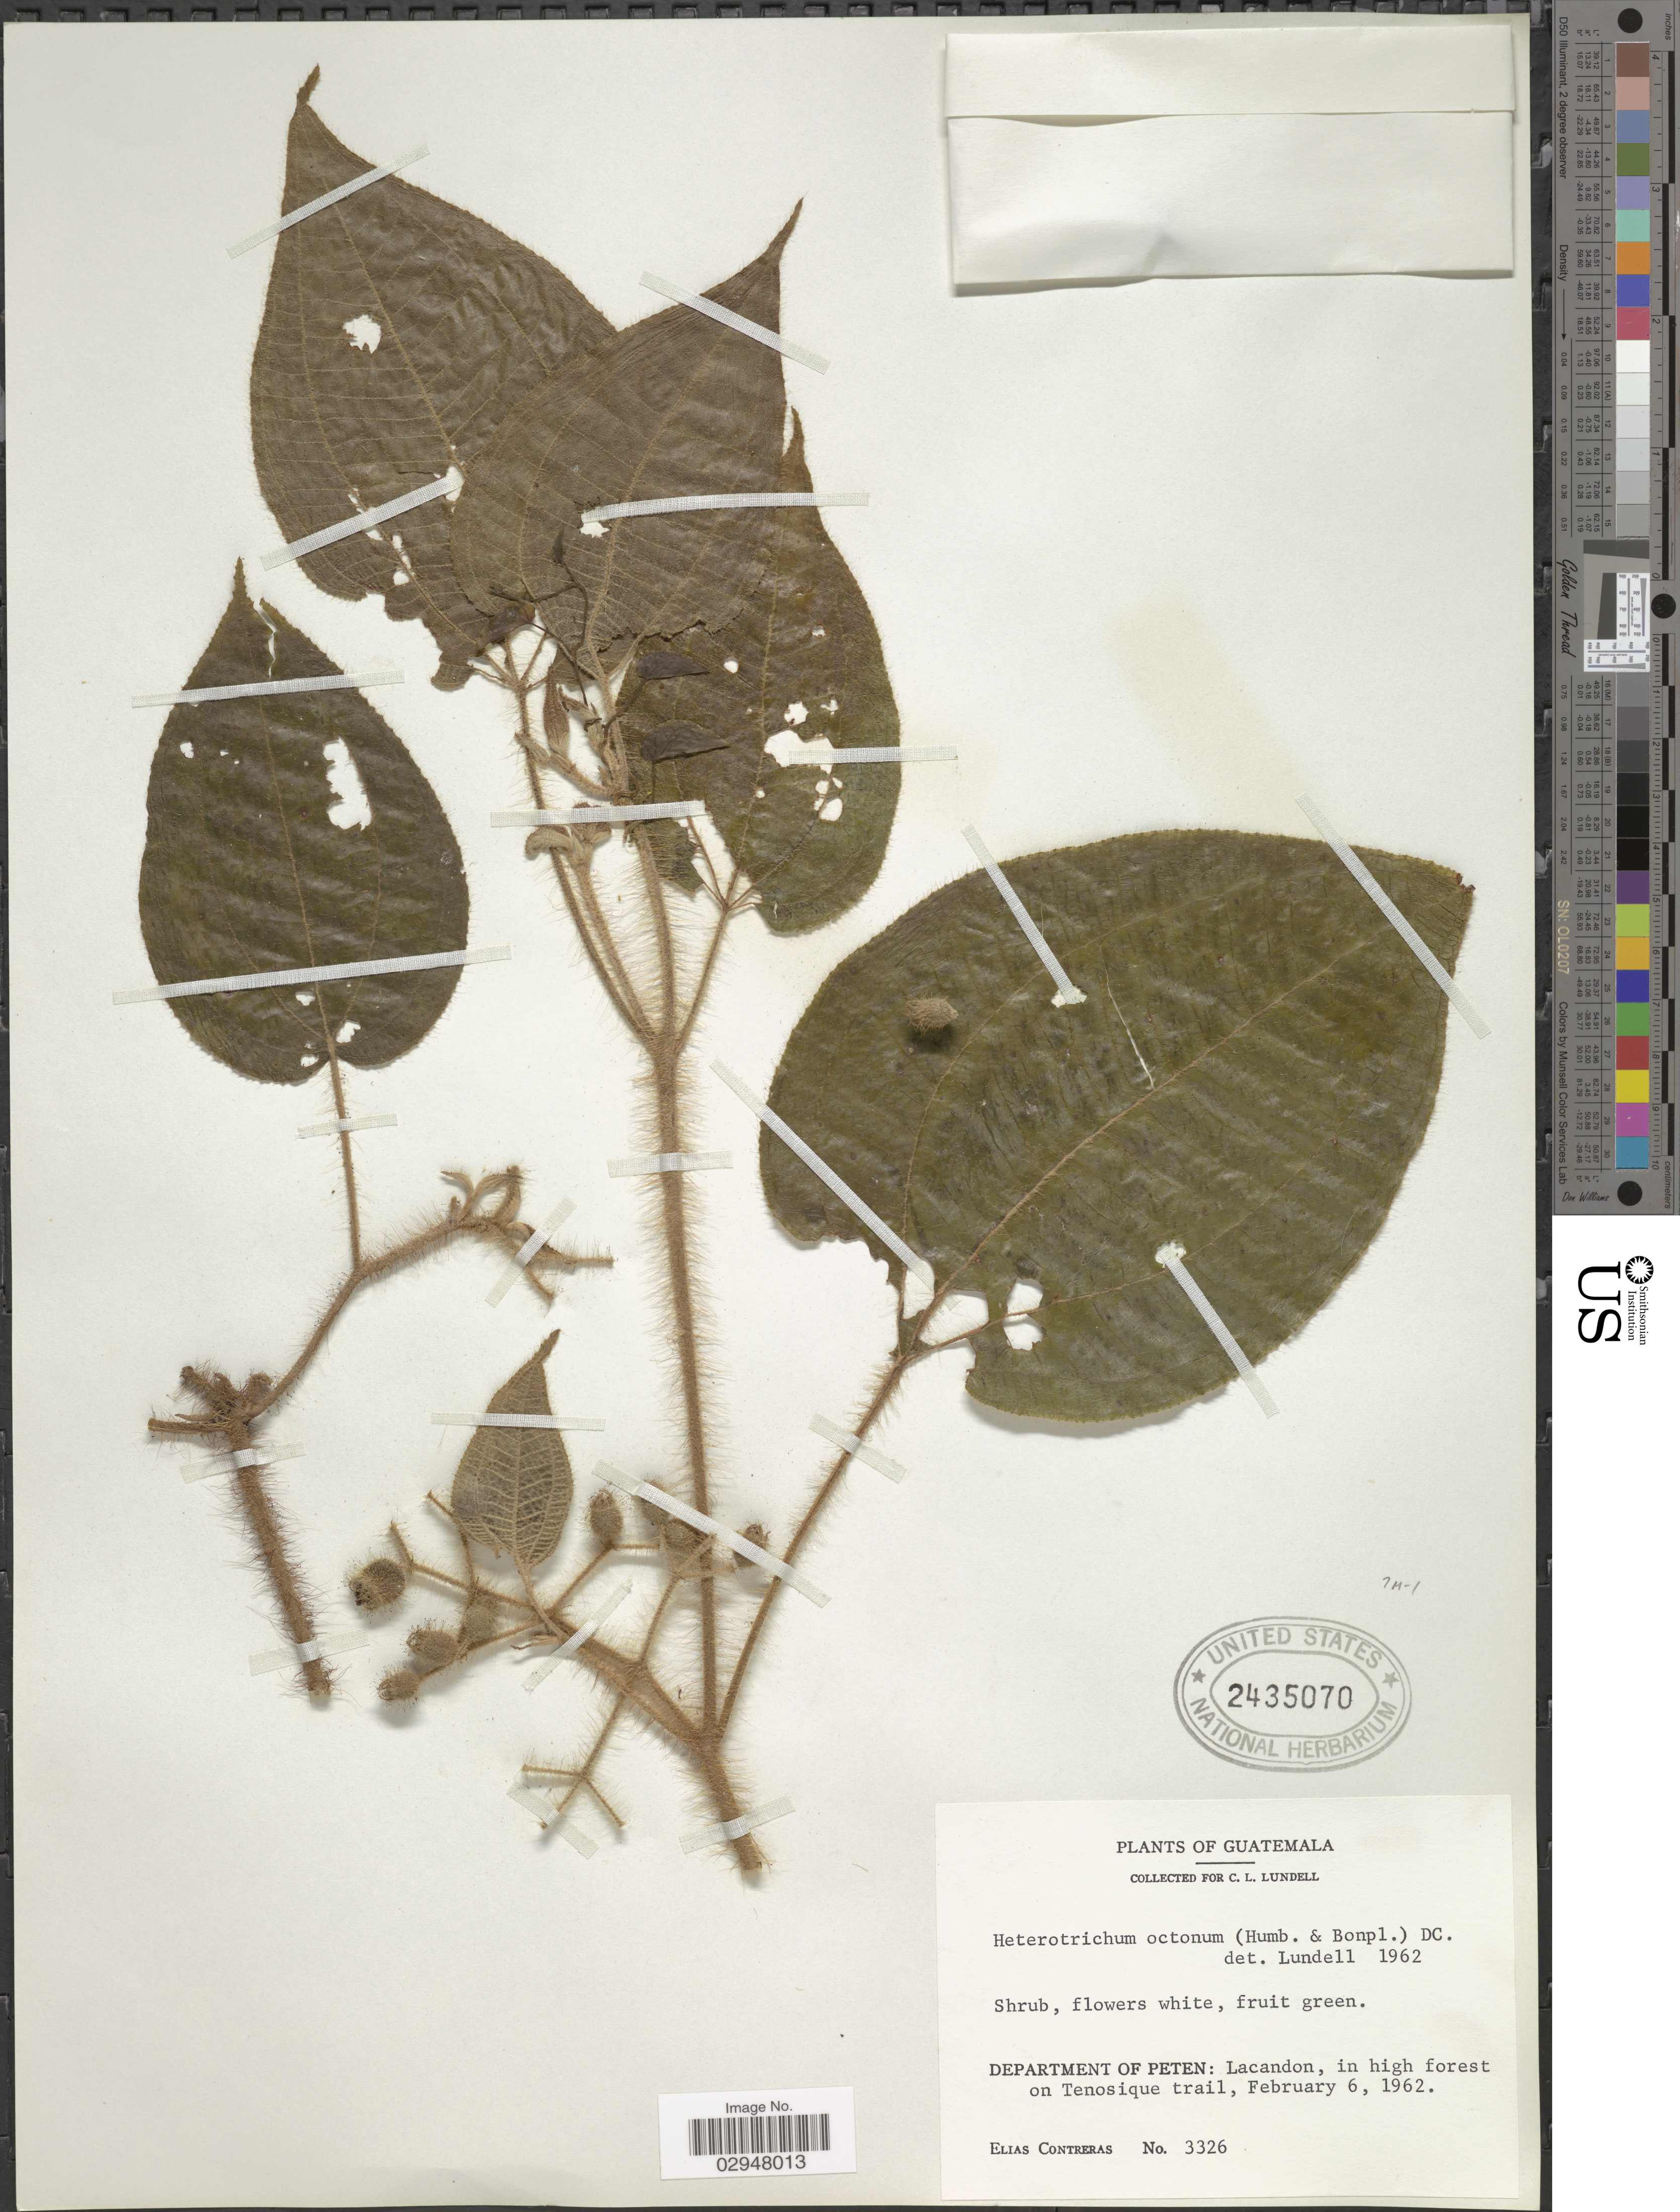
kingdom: Plantae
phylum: Tracheophyta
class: Magnoliopsida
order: Myrtales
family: Melastomataceae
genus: Clidemia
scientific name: Clidemia octona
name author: (Bonpl.) L.O. Williams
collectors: E. Contreras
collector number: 3326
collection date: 1962-02-06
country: Guatemala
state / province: El Petén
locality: Department of Peten, Lacandon, in high forest on Tenosique trail.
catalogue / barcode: US 2435070